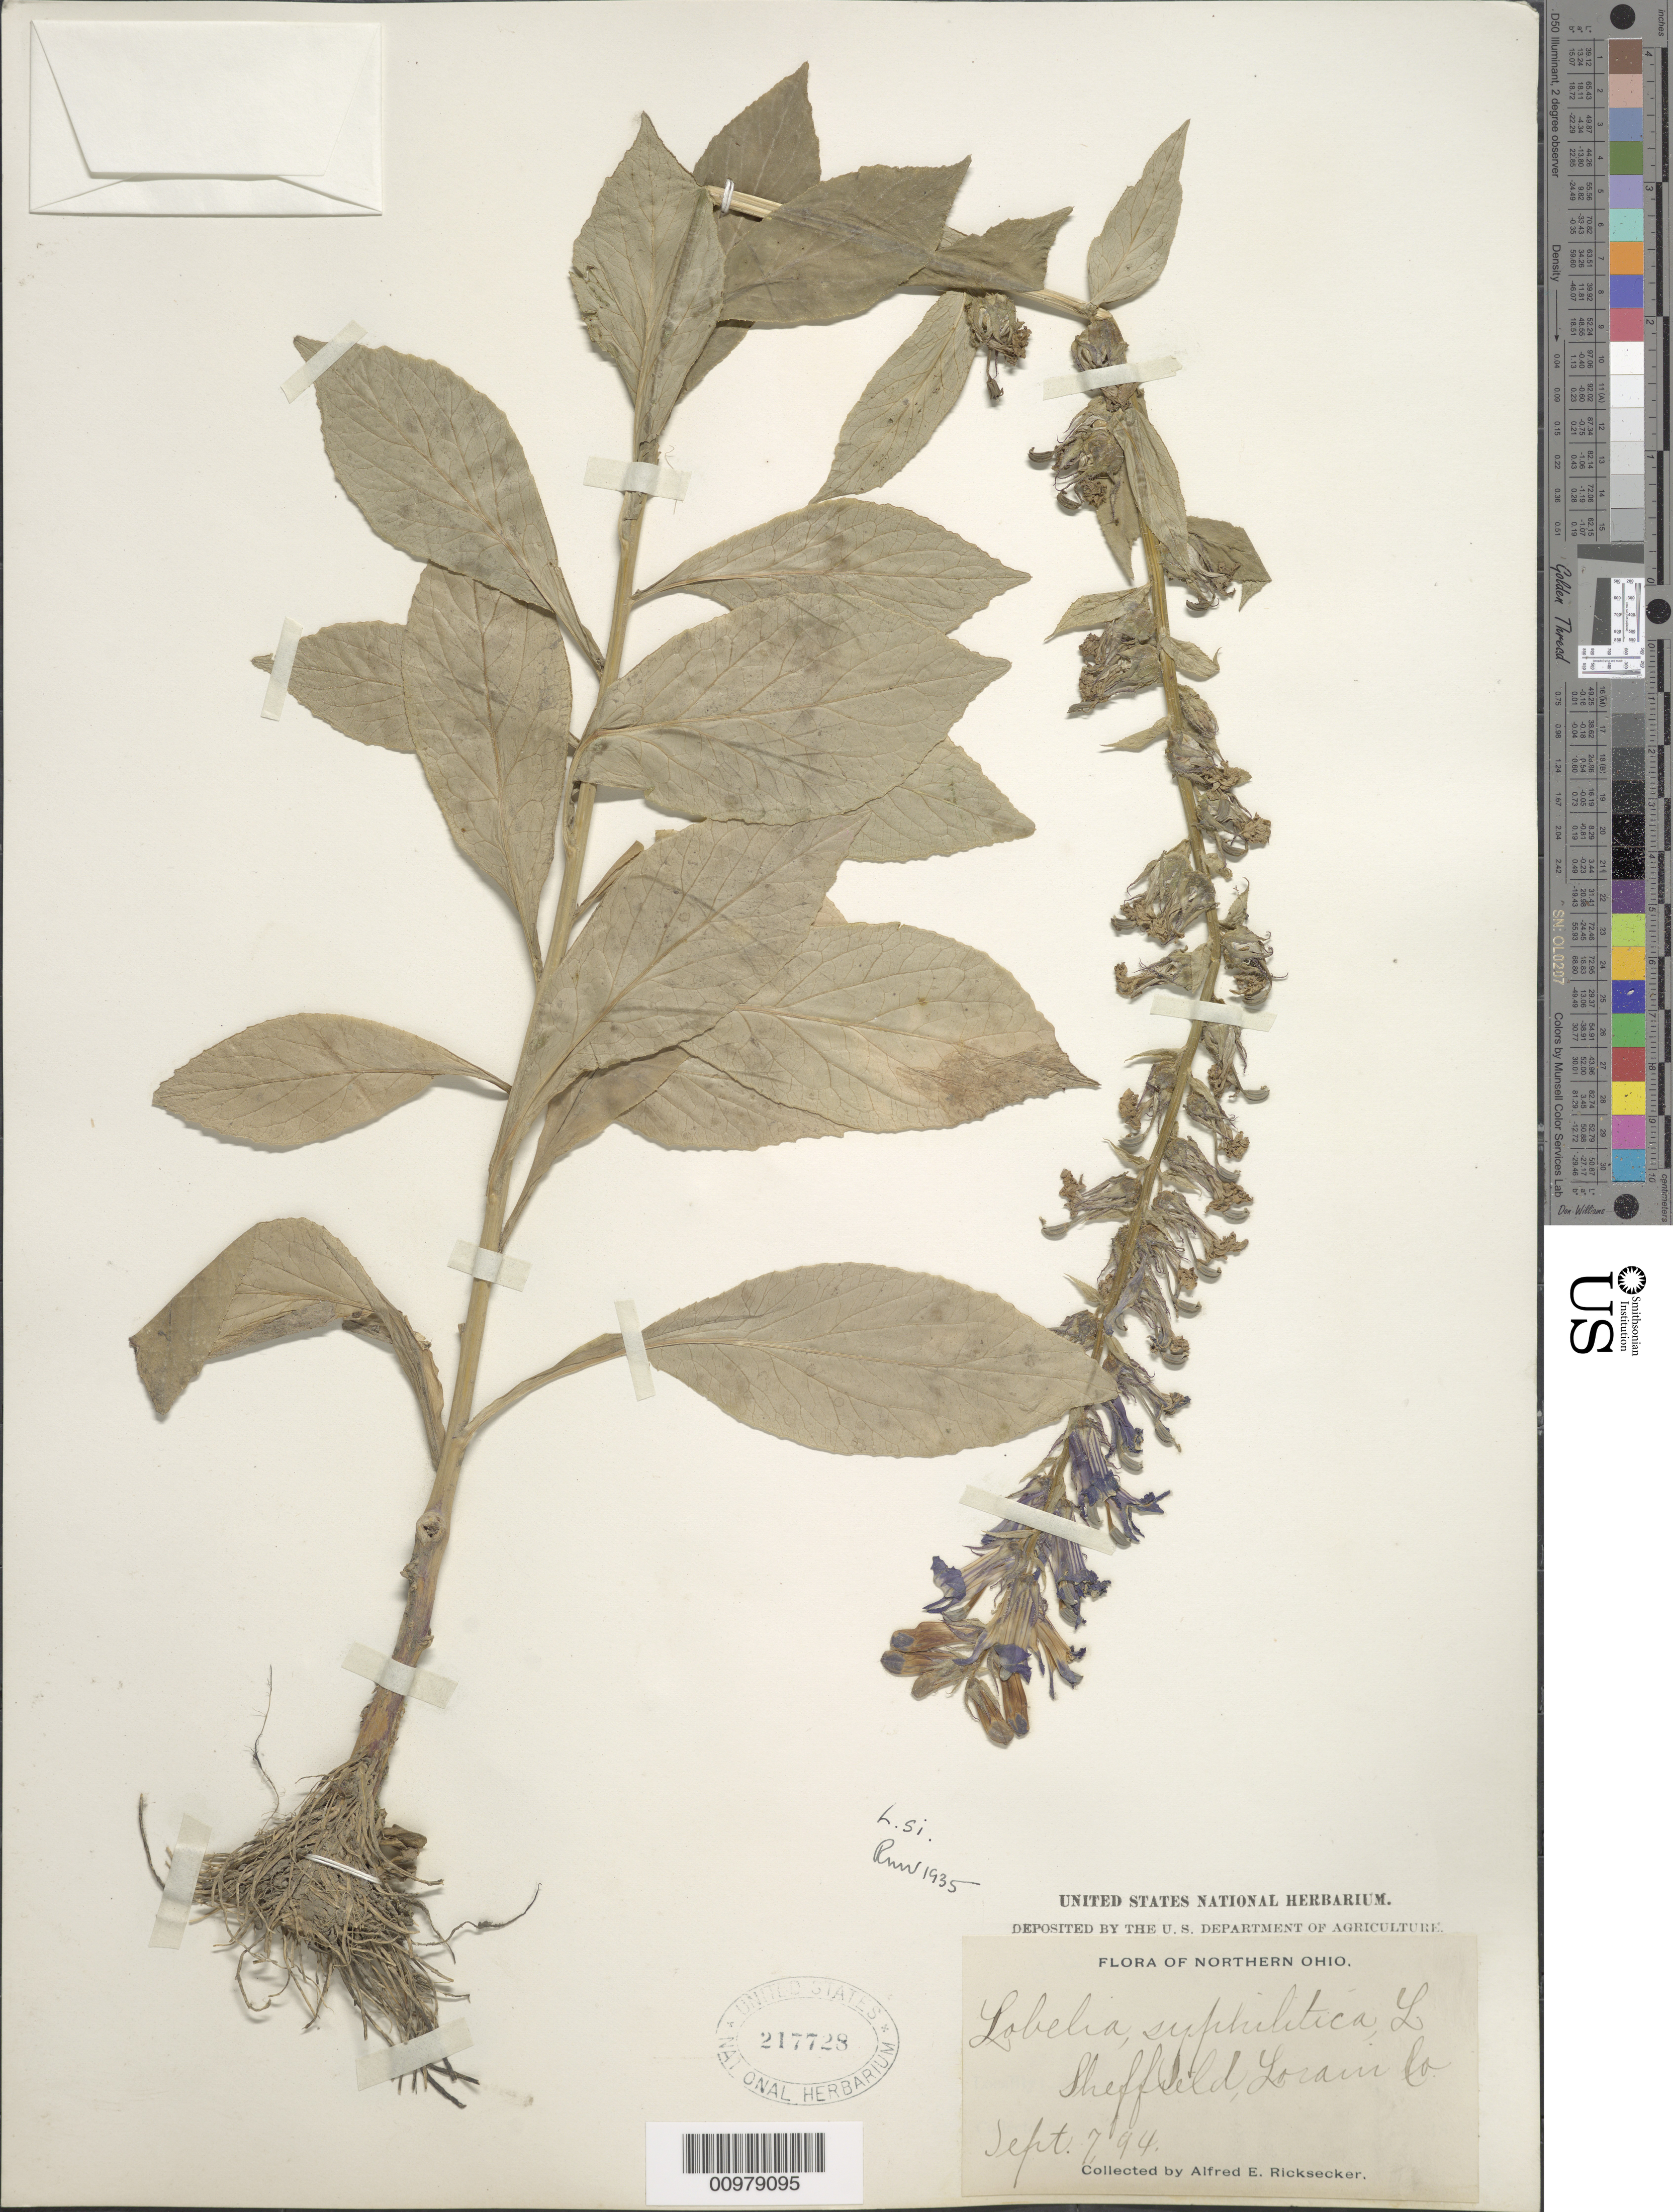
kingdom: Plantae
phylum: Tracheophyta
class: Magnoliopsida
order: Asterales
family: Campanulaceae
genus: Lobelia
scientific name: Lobelia siphilitica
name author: L.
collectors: A. E. Ricksecker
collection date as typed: Sept. 7, 1894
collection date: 1894-09-07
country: United States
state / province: Ohio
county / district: Lorain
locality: Sheffield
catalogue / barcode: US 217728